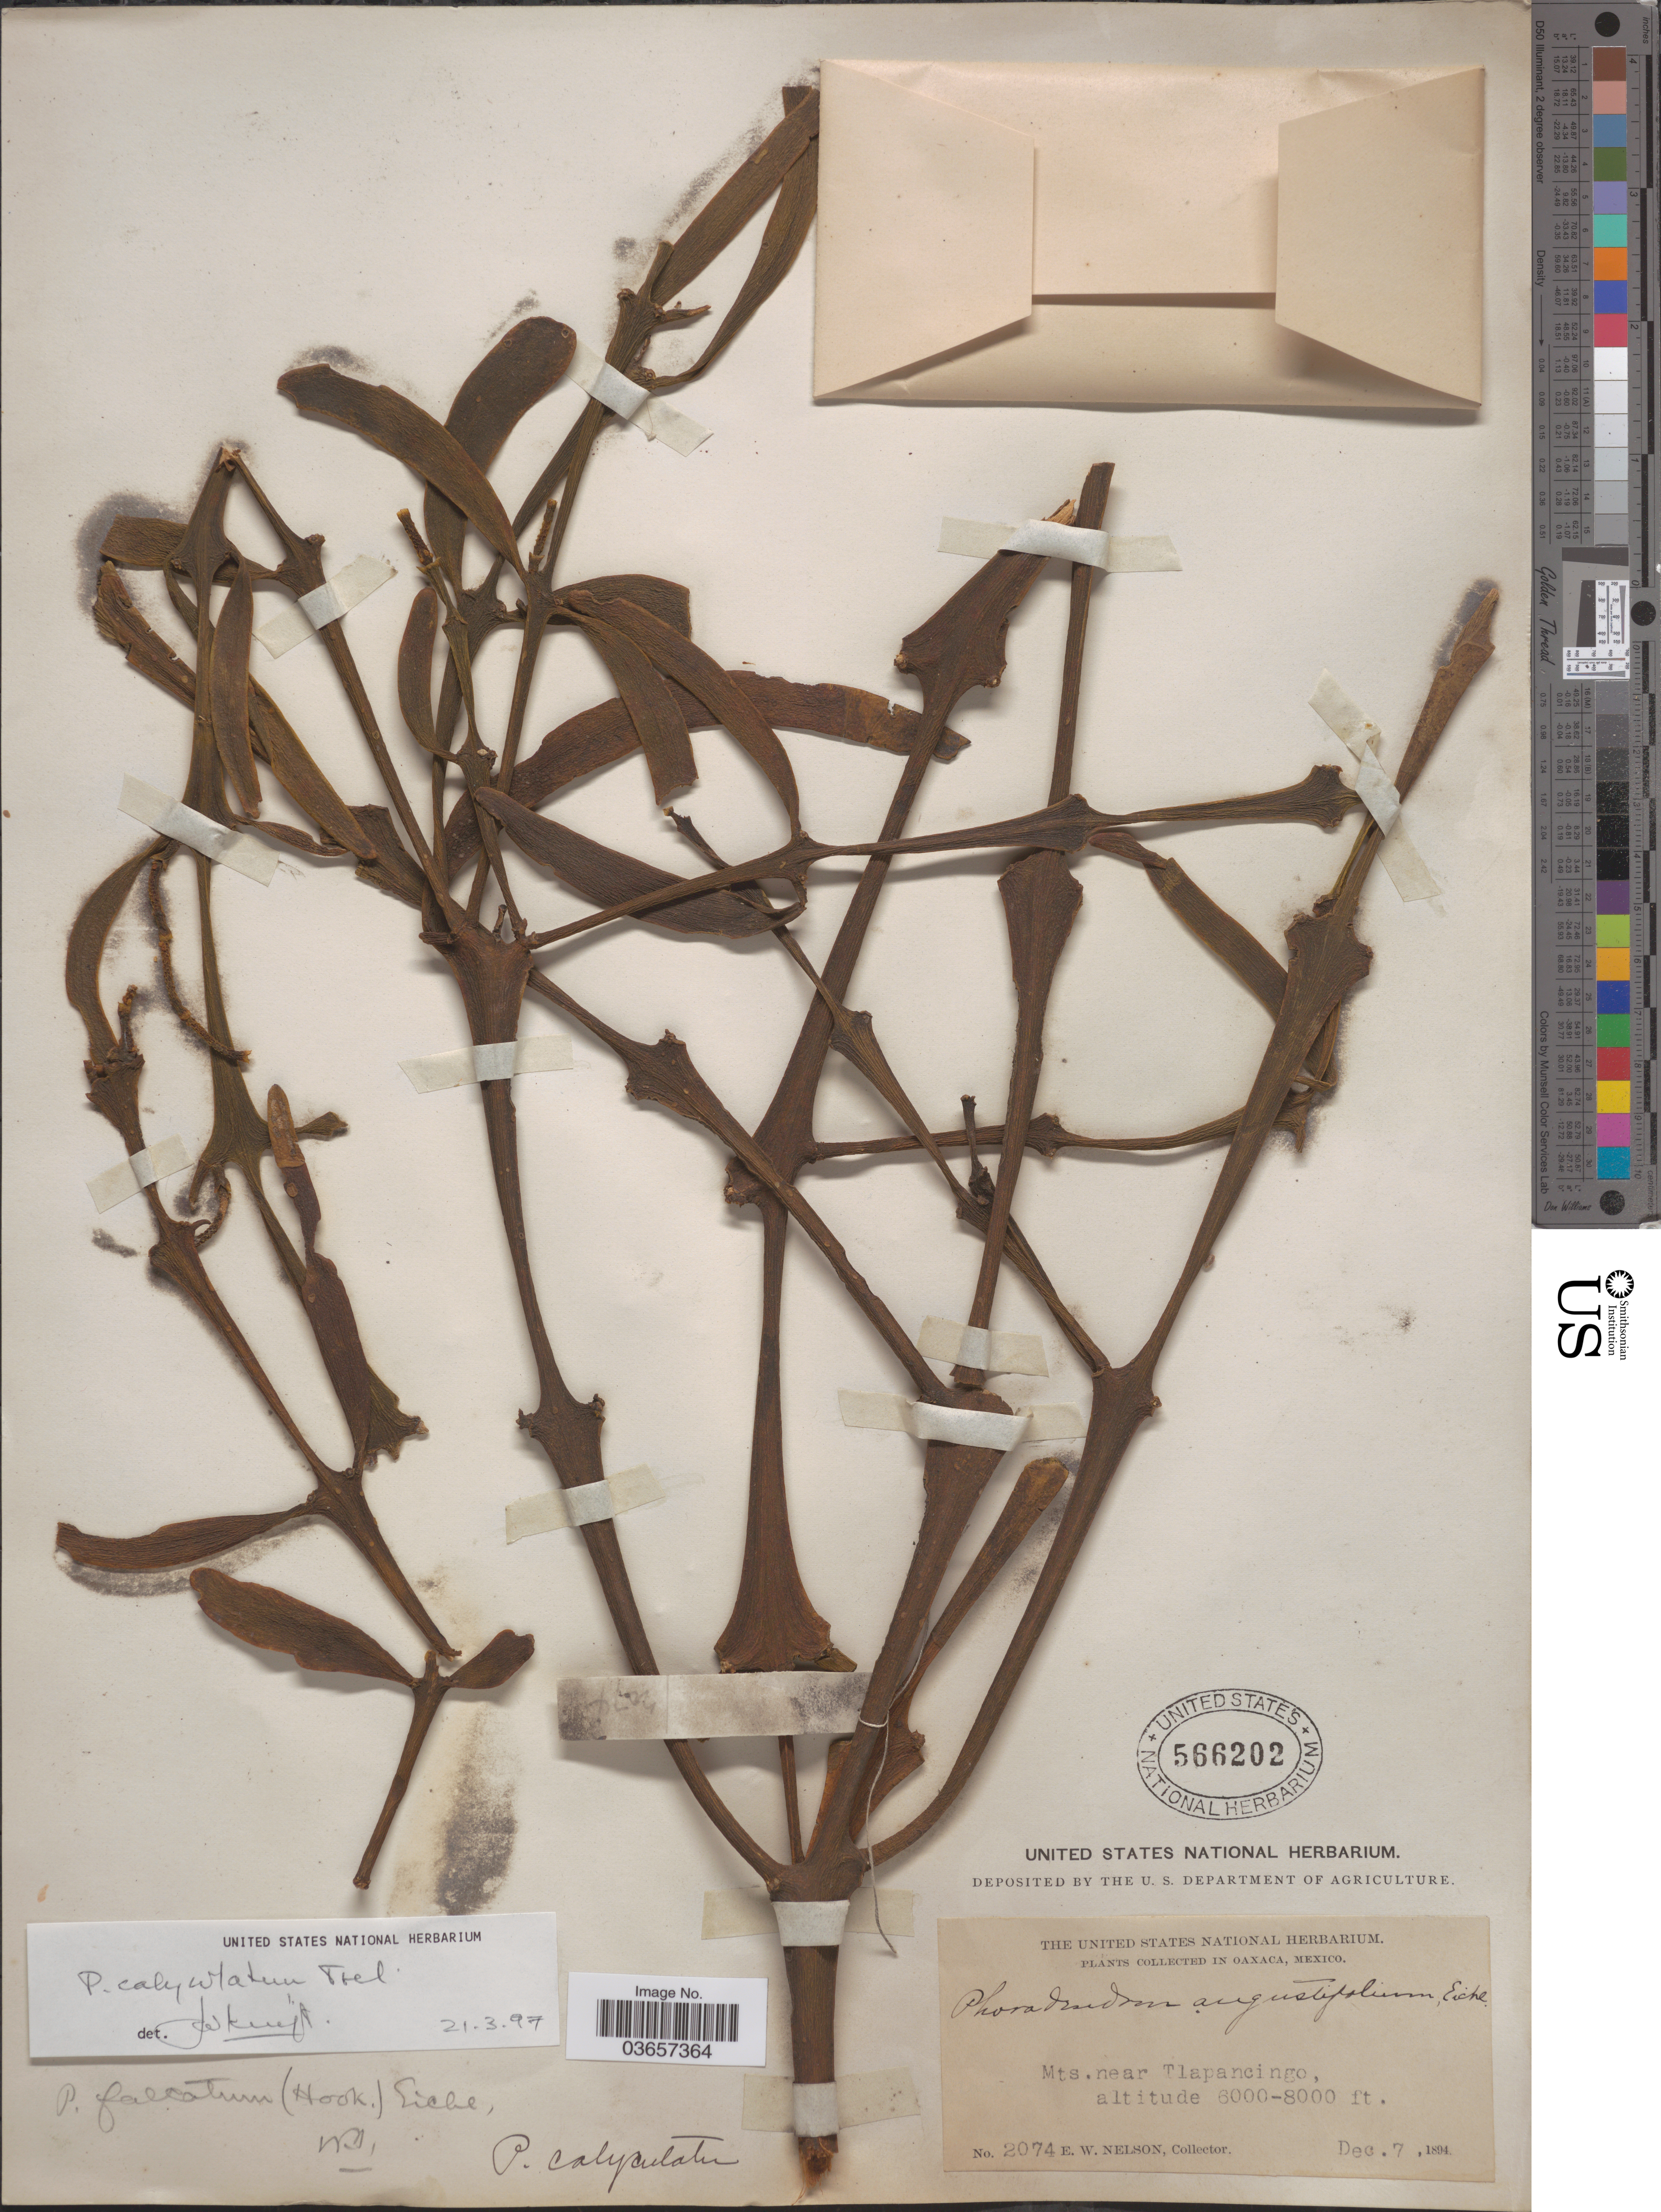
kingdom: Plantae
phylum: Tracheophyta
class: Magnoliopsida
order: Santalales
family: Viscaceae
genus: Phoradendron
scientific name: Phoradendron calyculatum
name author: Trel.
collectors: E. W. Nelson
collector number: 2074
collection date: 1894-12-07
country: Mexico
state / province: Oaxaca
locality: Mts. near Tlapancingo.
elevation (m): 1829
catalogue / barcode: US 566202